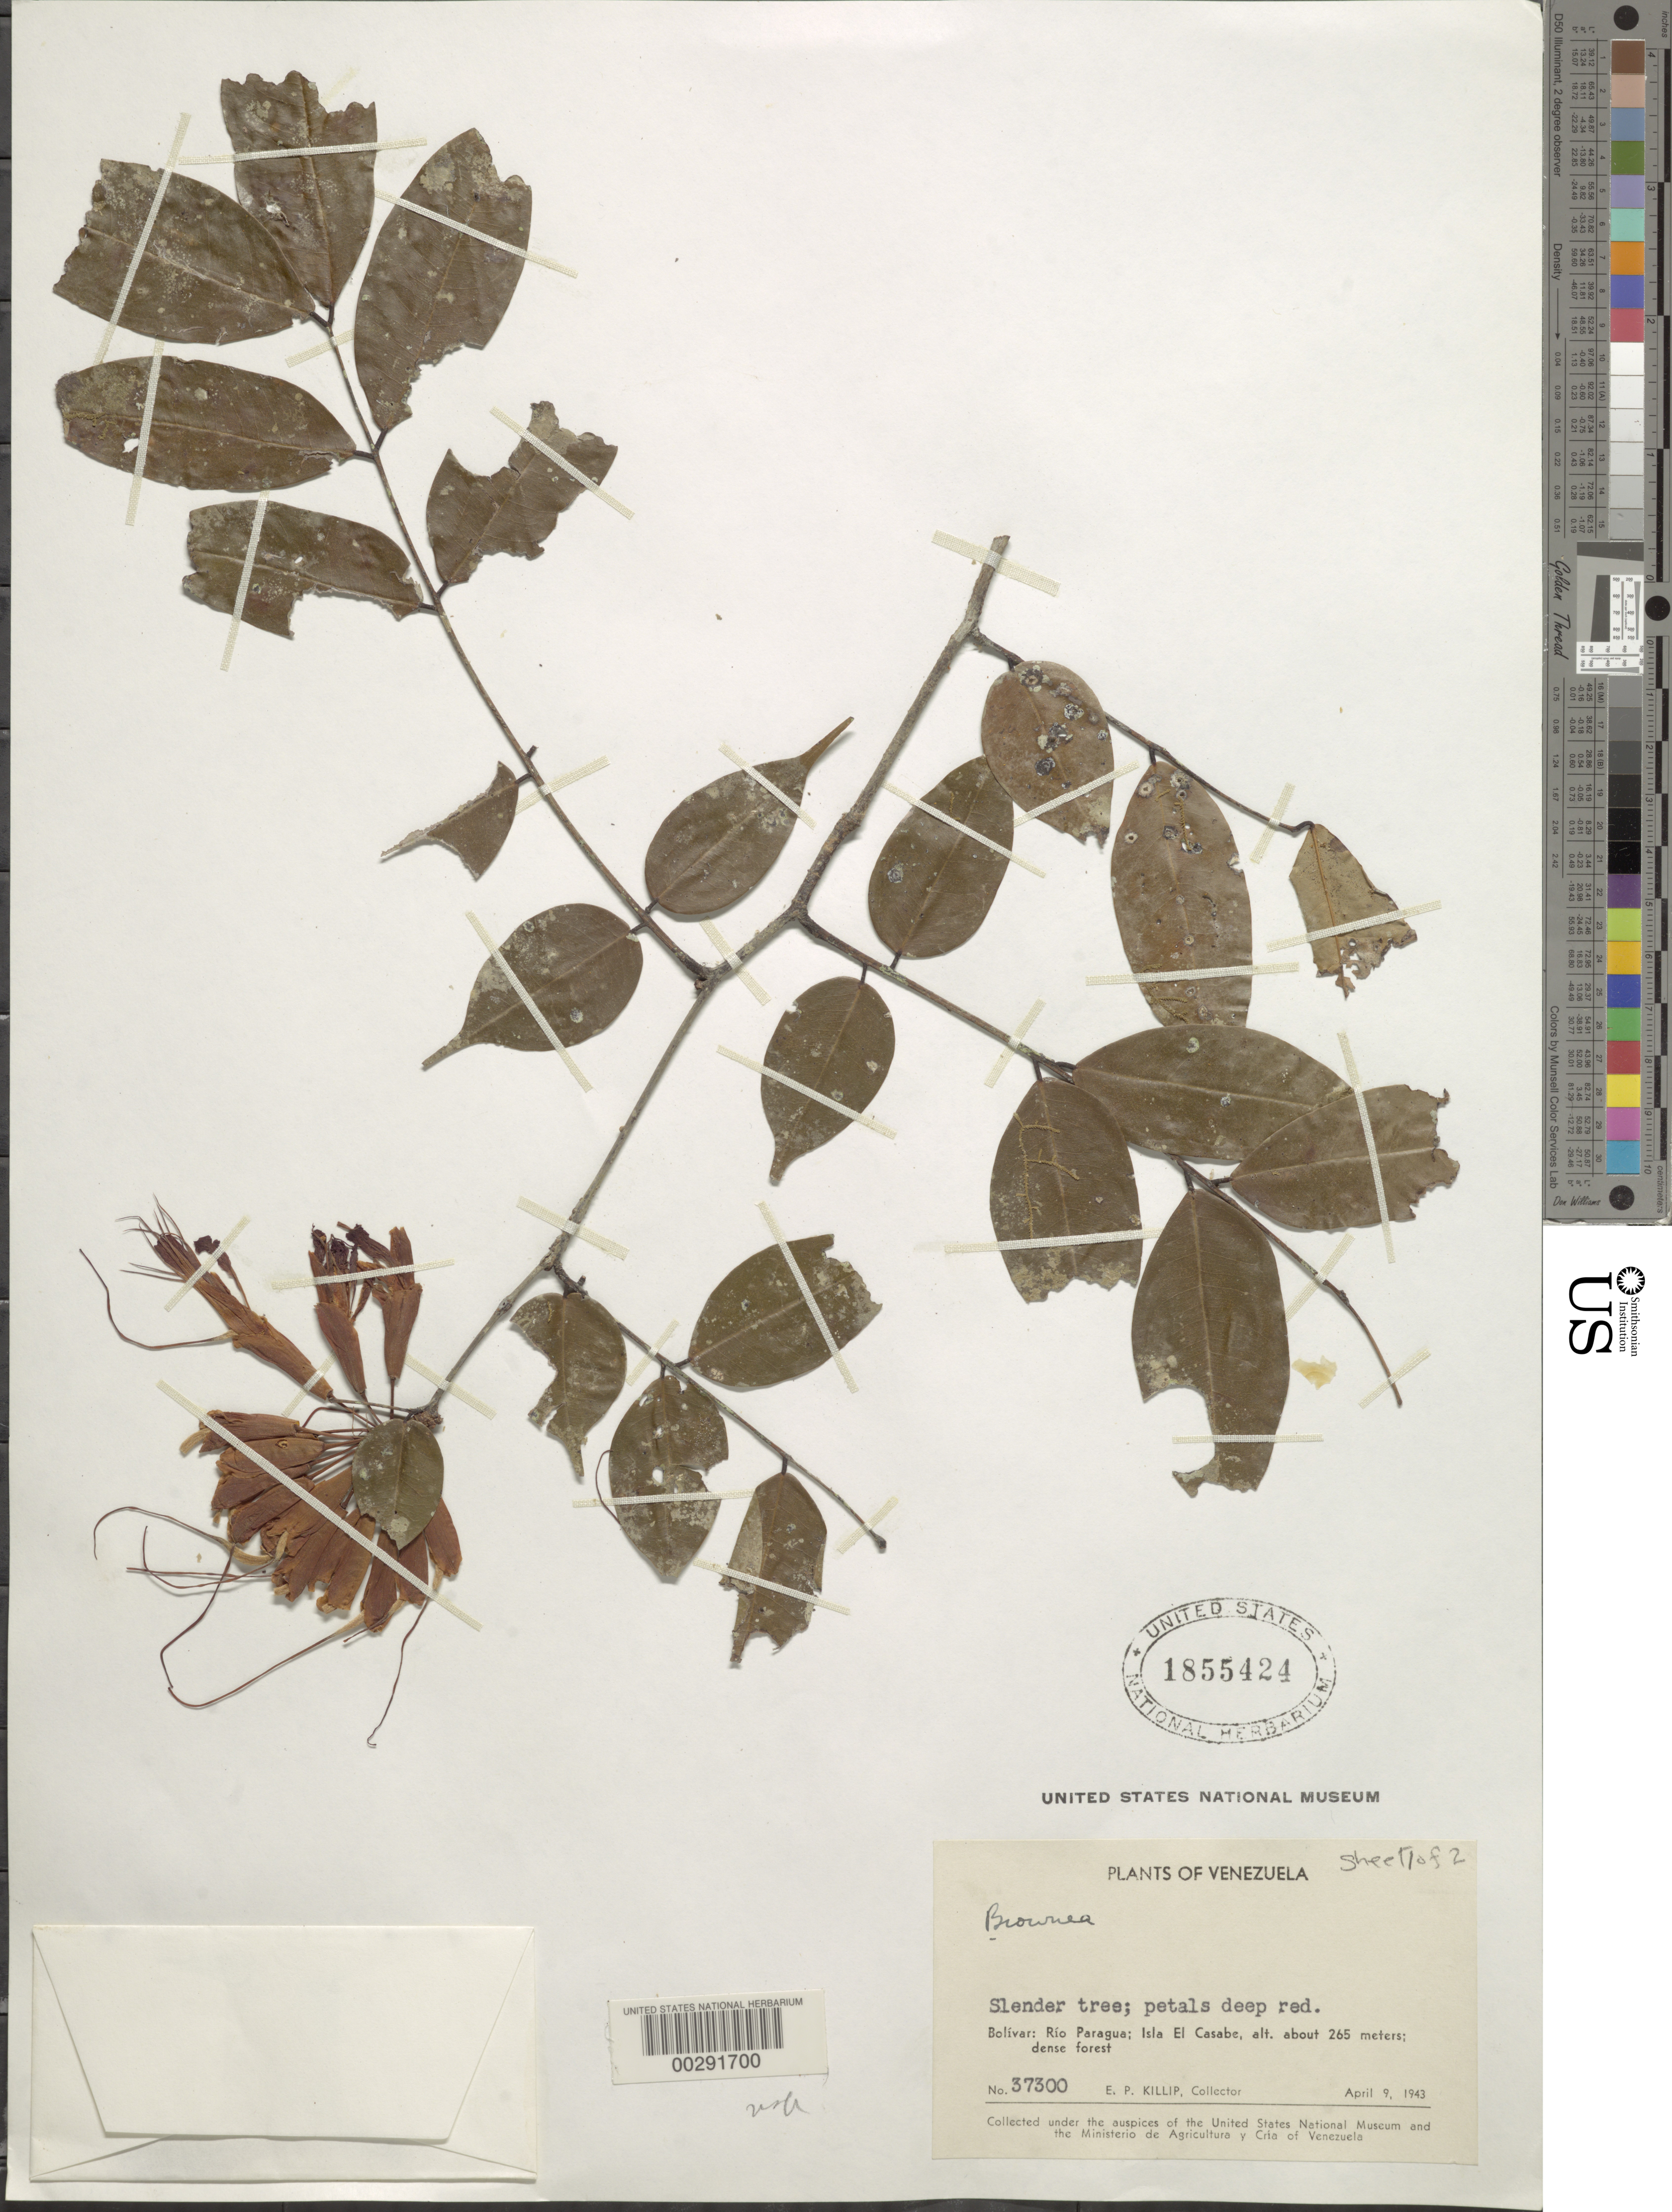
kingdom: Plantae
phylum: Tracheophyta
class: Magnoliopsida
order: Fabales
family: Fabaceae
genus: Brownea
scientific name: Brownea coccinea subsp. coccinea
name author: Jacq.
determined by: Santos-Silva, J.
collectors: E. P. Killip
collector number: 37300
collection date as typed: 09 Apr 1943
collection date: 1943-04-09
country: Venezuela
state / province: Bolivar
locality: Rio paragua; isla el casabe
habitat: Dense forest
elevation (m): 265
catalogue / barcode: US 1855424